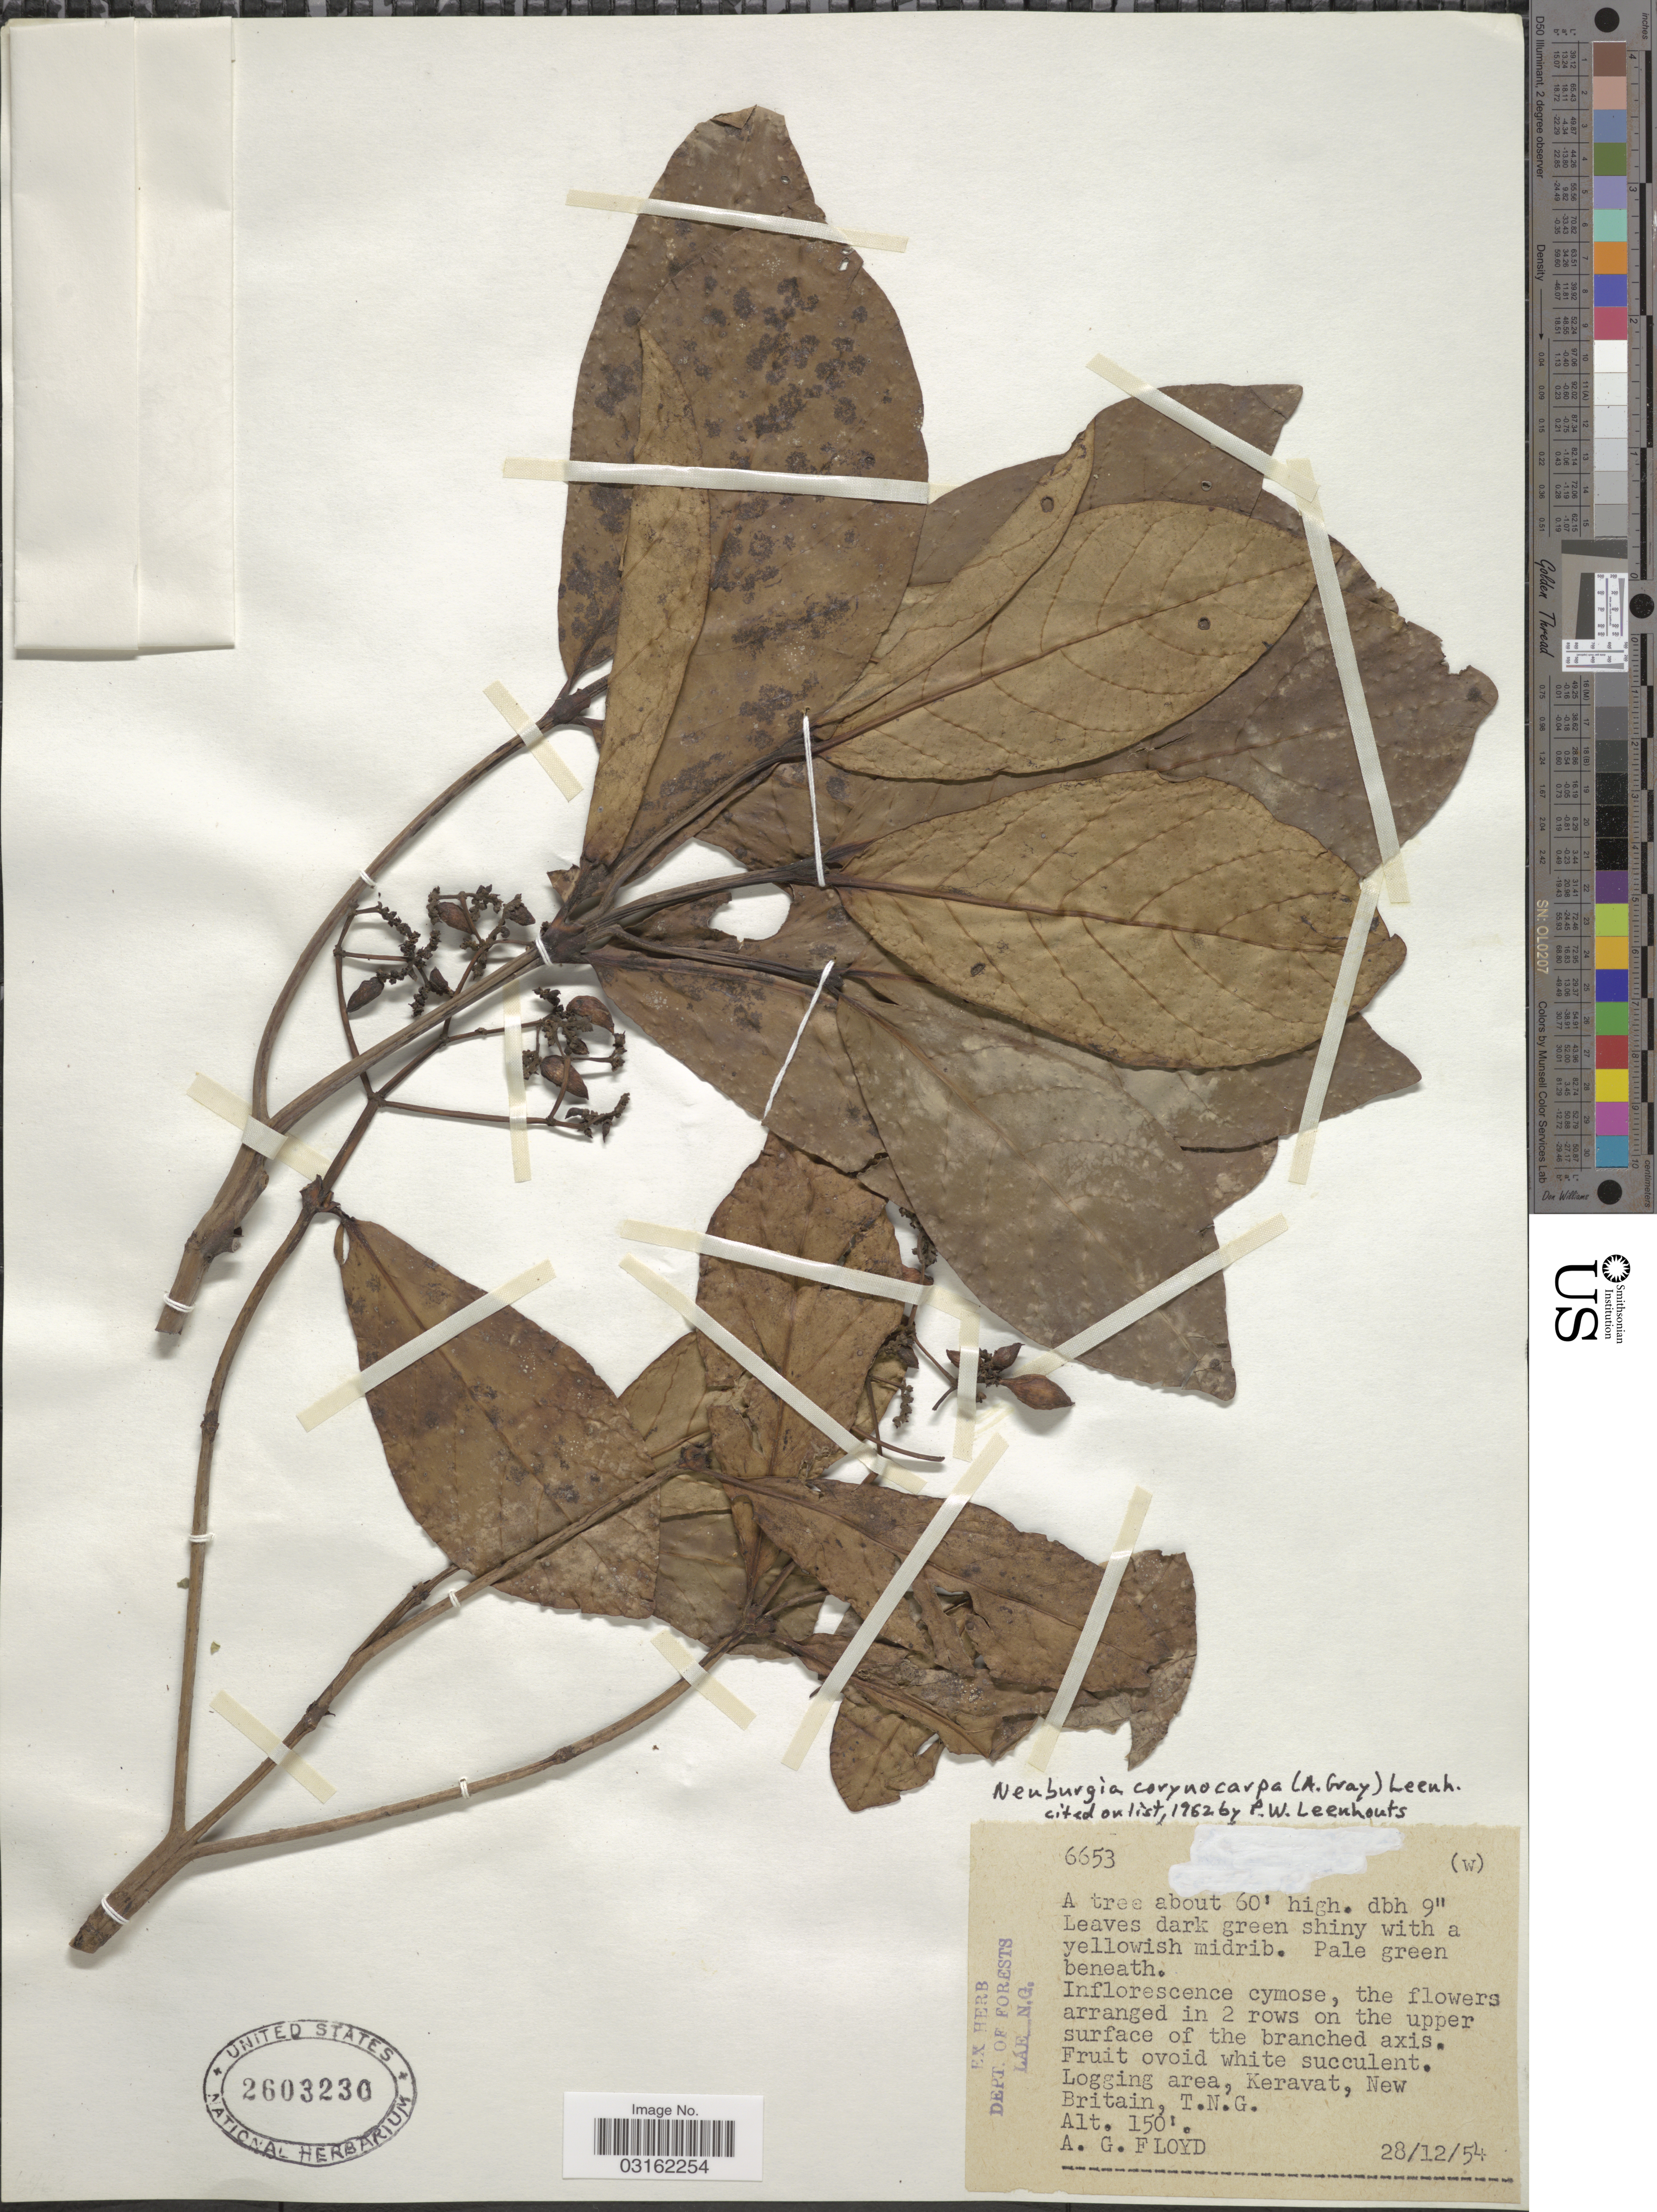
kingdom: Plantae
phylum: Tracheophyta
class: Magnoliopsida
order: Gentianales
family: Loganiaceae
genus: Neuburgia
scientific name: Neuburgia corynocarpa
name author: (A. Gray) Leenh.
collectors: A. G. Floyd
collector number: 6653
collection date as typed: Transcribed d/m/y: 28/12/54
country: Papua New Guinea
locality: Logging area, Keravat, New Britain, T.N.G.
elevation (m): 46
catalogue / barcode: US 2603230